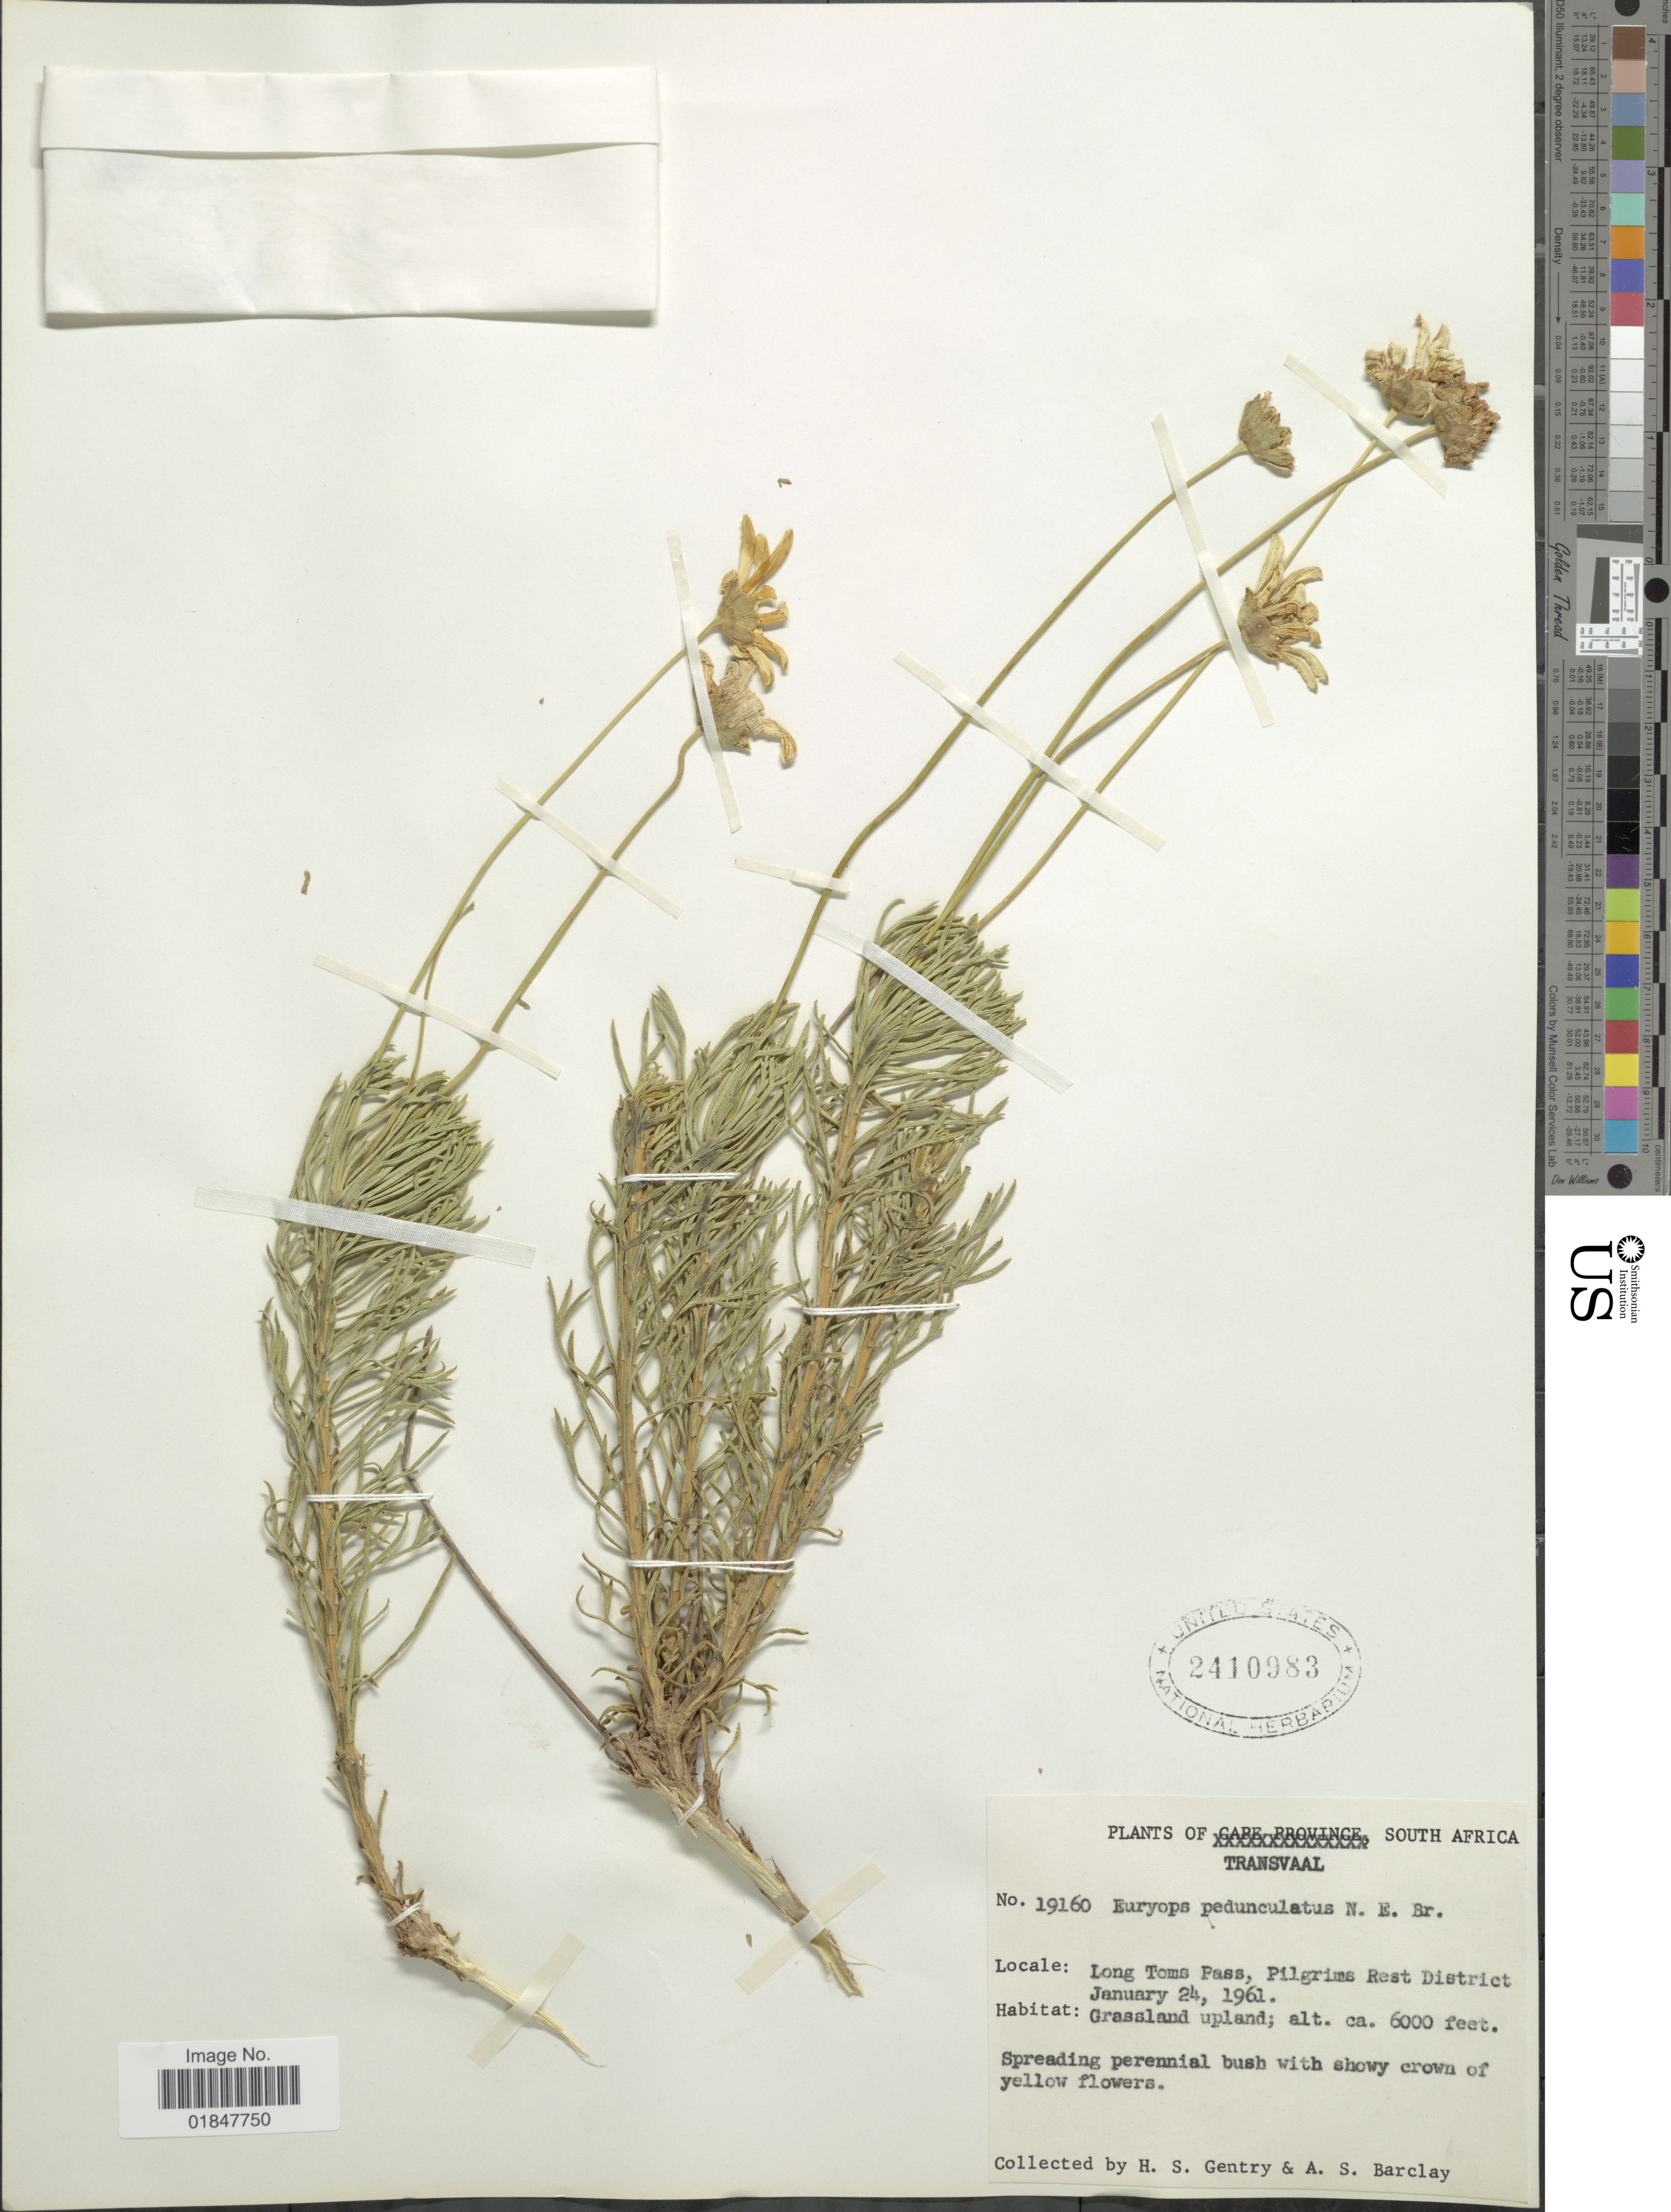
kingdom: Plantae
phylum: Tracheophyta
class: Magnoliopsida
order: Asterales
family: Asteraceae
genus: Euryops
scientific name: Euryops pedunculatus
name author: N.E. Br.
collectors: H. S. Gentry & A. S. Barclay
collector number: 19160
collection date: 1961-01-24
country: South Africa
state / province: Mpumalanga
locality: Transvaal, Long Toms Pass, Pilgrims Rest District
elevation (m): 1829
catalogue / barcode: US 2410983